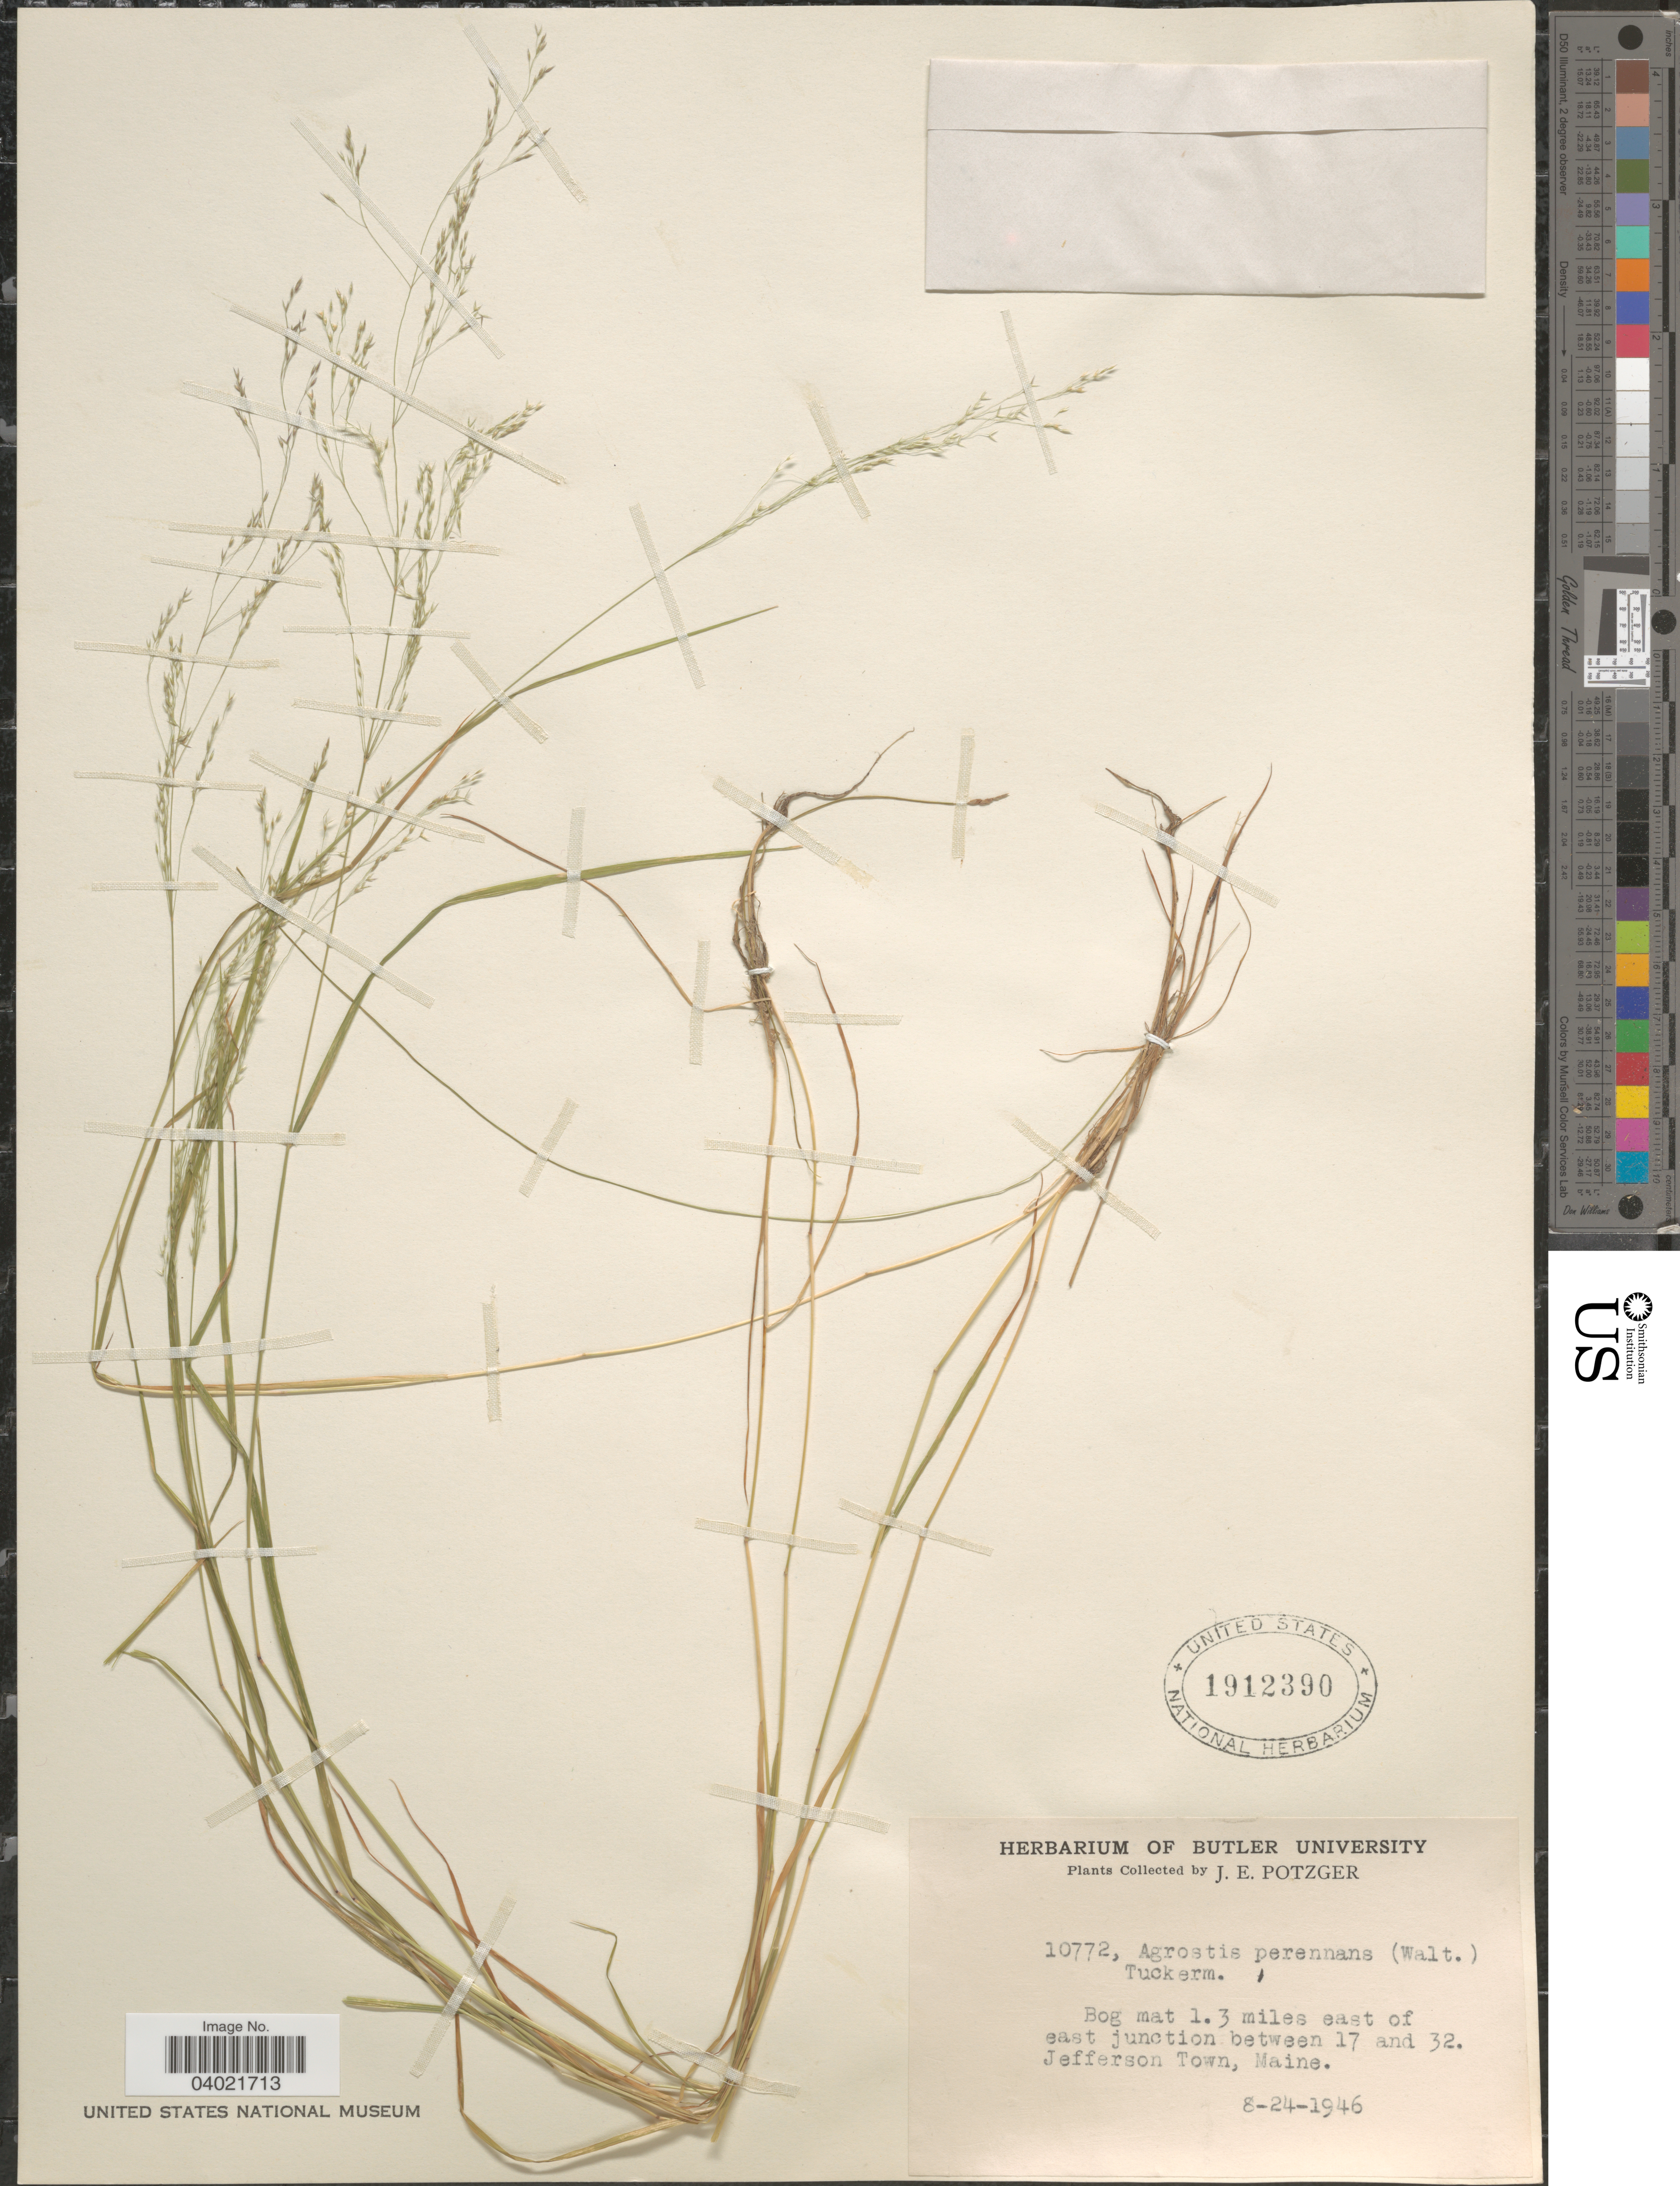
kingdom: Plantae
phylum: Tracheophyta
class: Liliopsida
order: Poales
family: Poaceae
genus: Agrostis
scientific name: Agrostis perennans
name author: (Walter) Tuck.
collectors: J. Potzger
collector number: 10772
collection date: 1946-08-24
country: United States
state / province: Maine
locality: Bog mat 1.3 miles east of east junction between 17 and 32. Jefferson Town.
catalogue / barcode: US 1912390